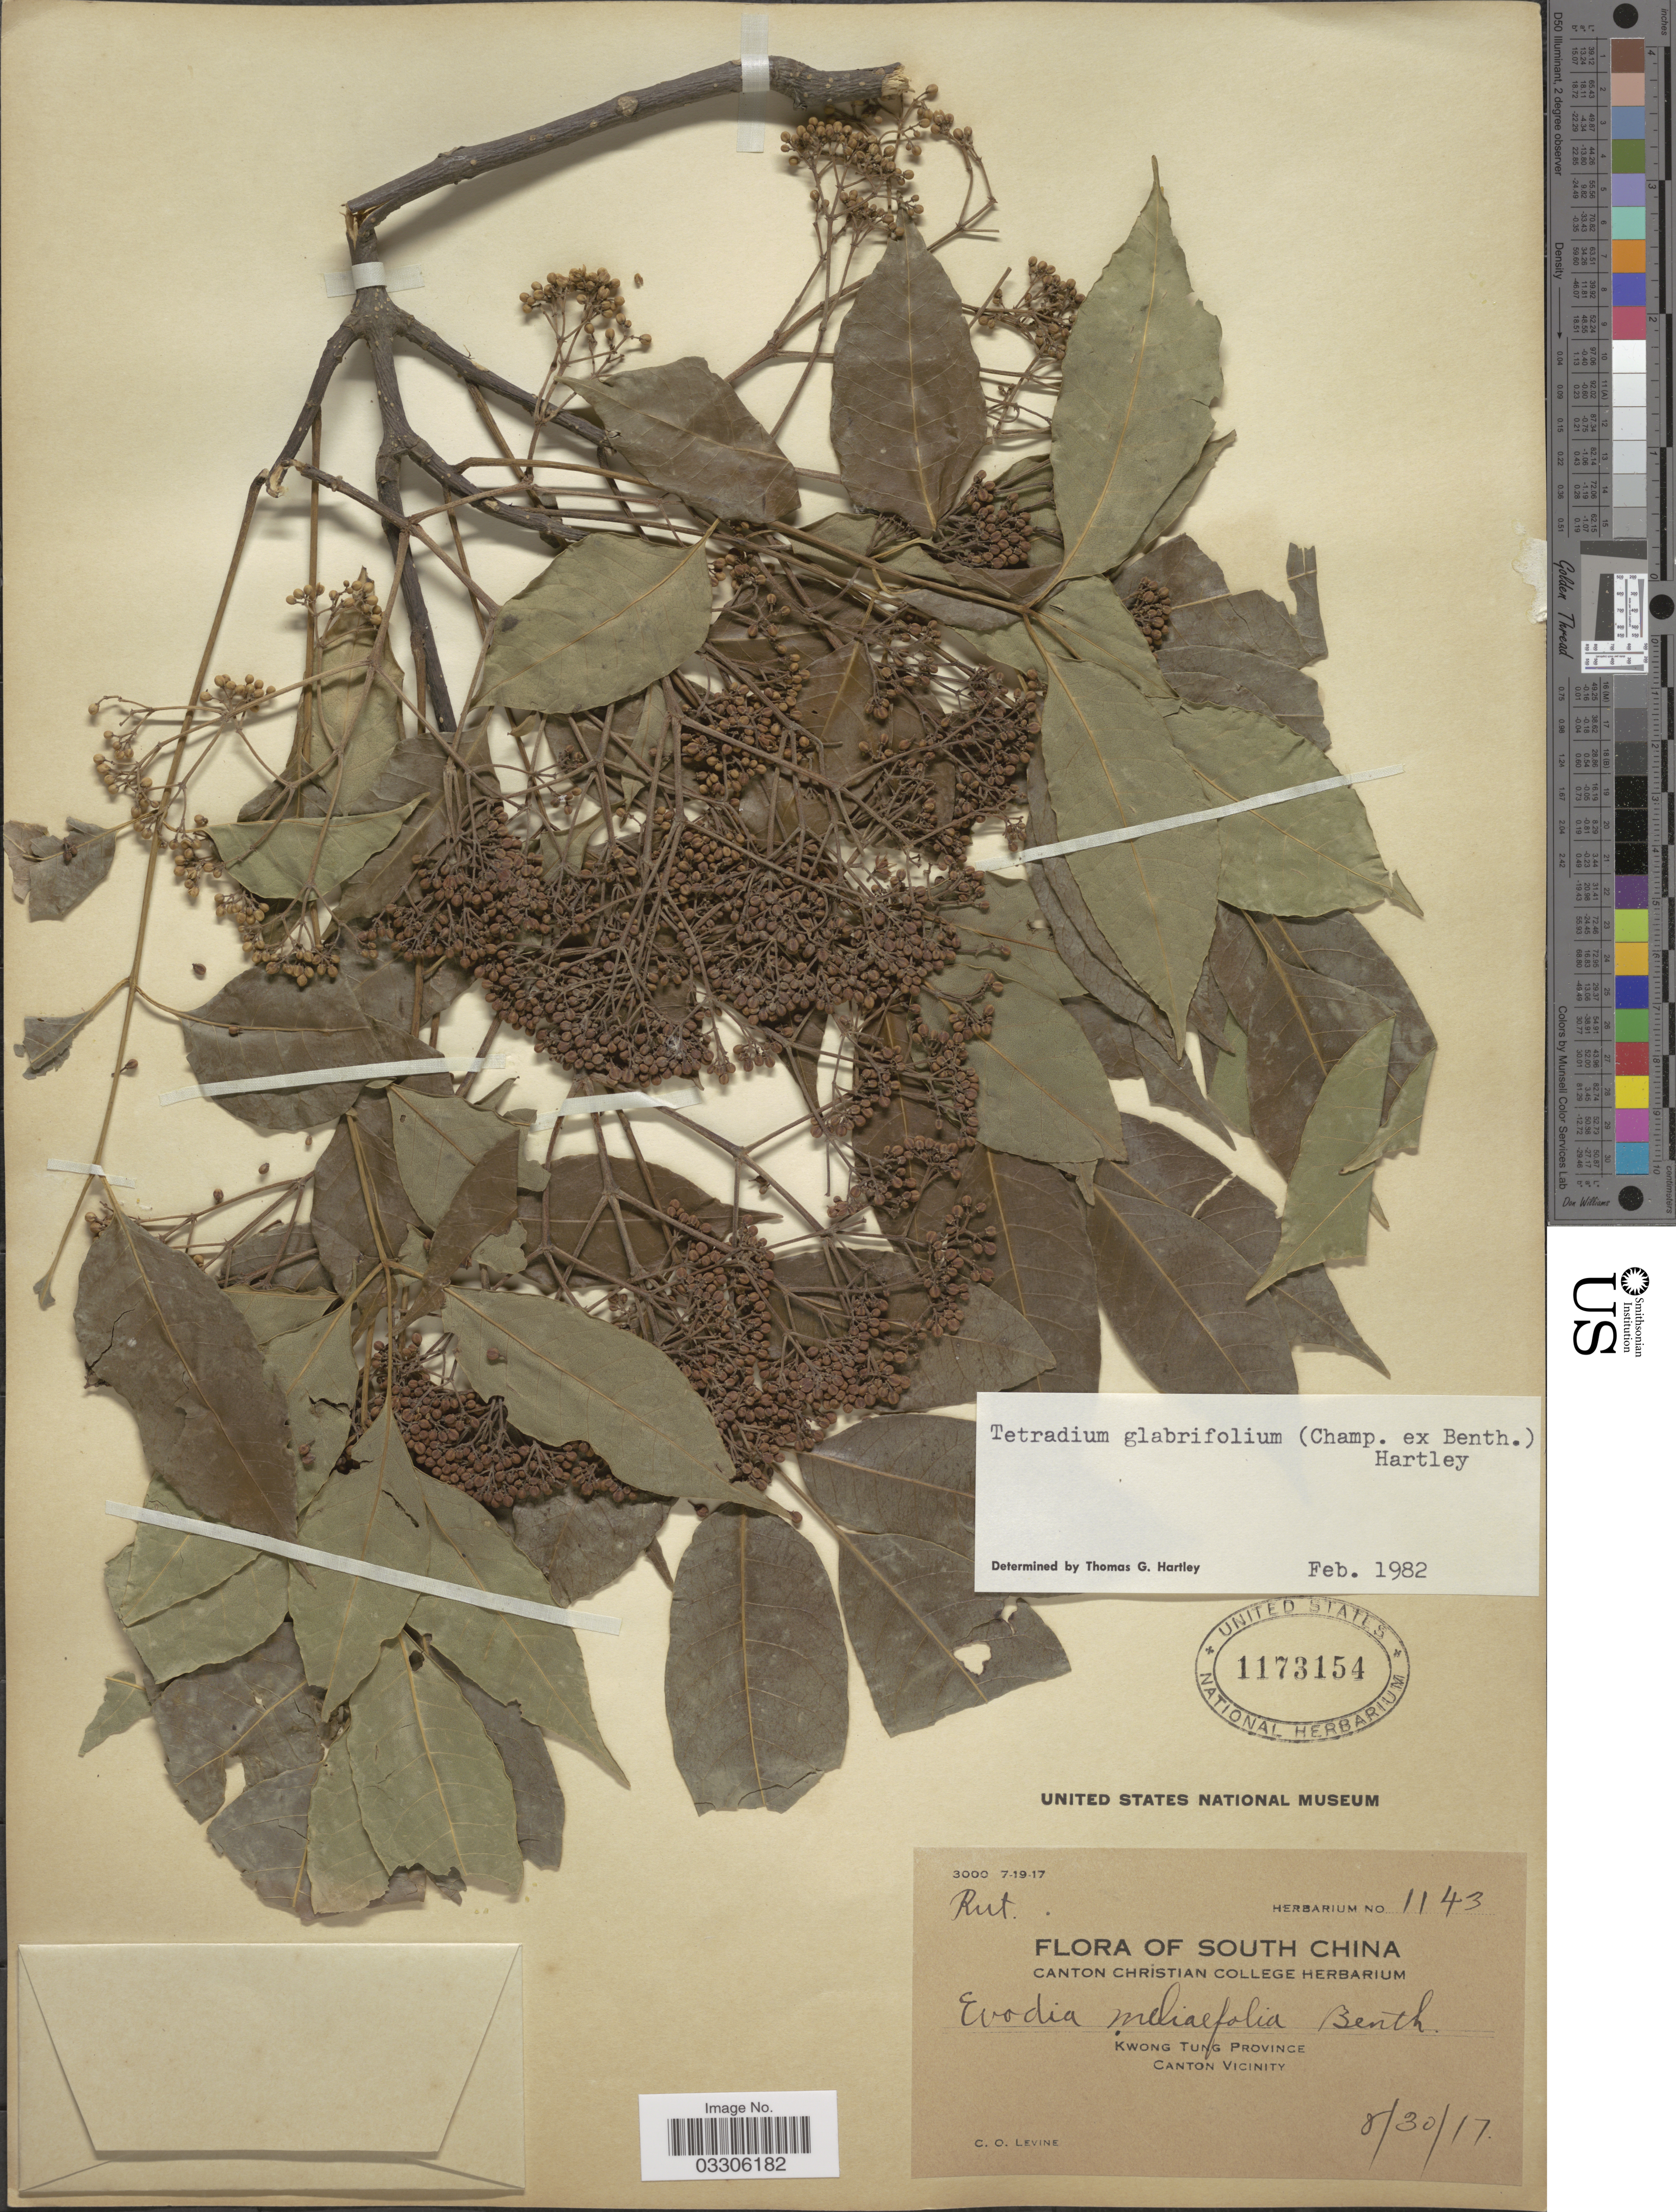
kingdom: Plantae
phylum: Tracheophyta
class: Magnoliopsida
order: Sapindales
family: Rutaceae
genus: Tetradium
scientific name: Tetradium glabrifolium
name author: (Champ. ex Benth.) T.G. Hartley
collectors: C. O. Levine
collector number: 1143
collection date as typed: Transcribed d/m/y: 30/6/17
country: China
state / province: Guangdong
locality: Kwong Tung Province. Canton Vicinity. South China.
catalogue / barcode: US 1173154